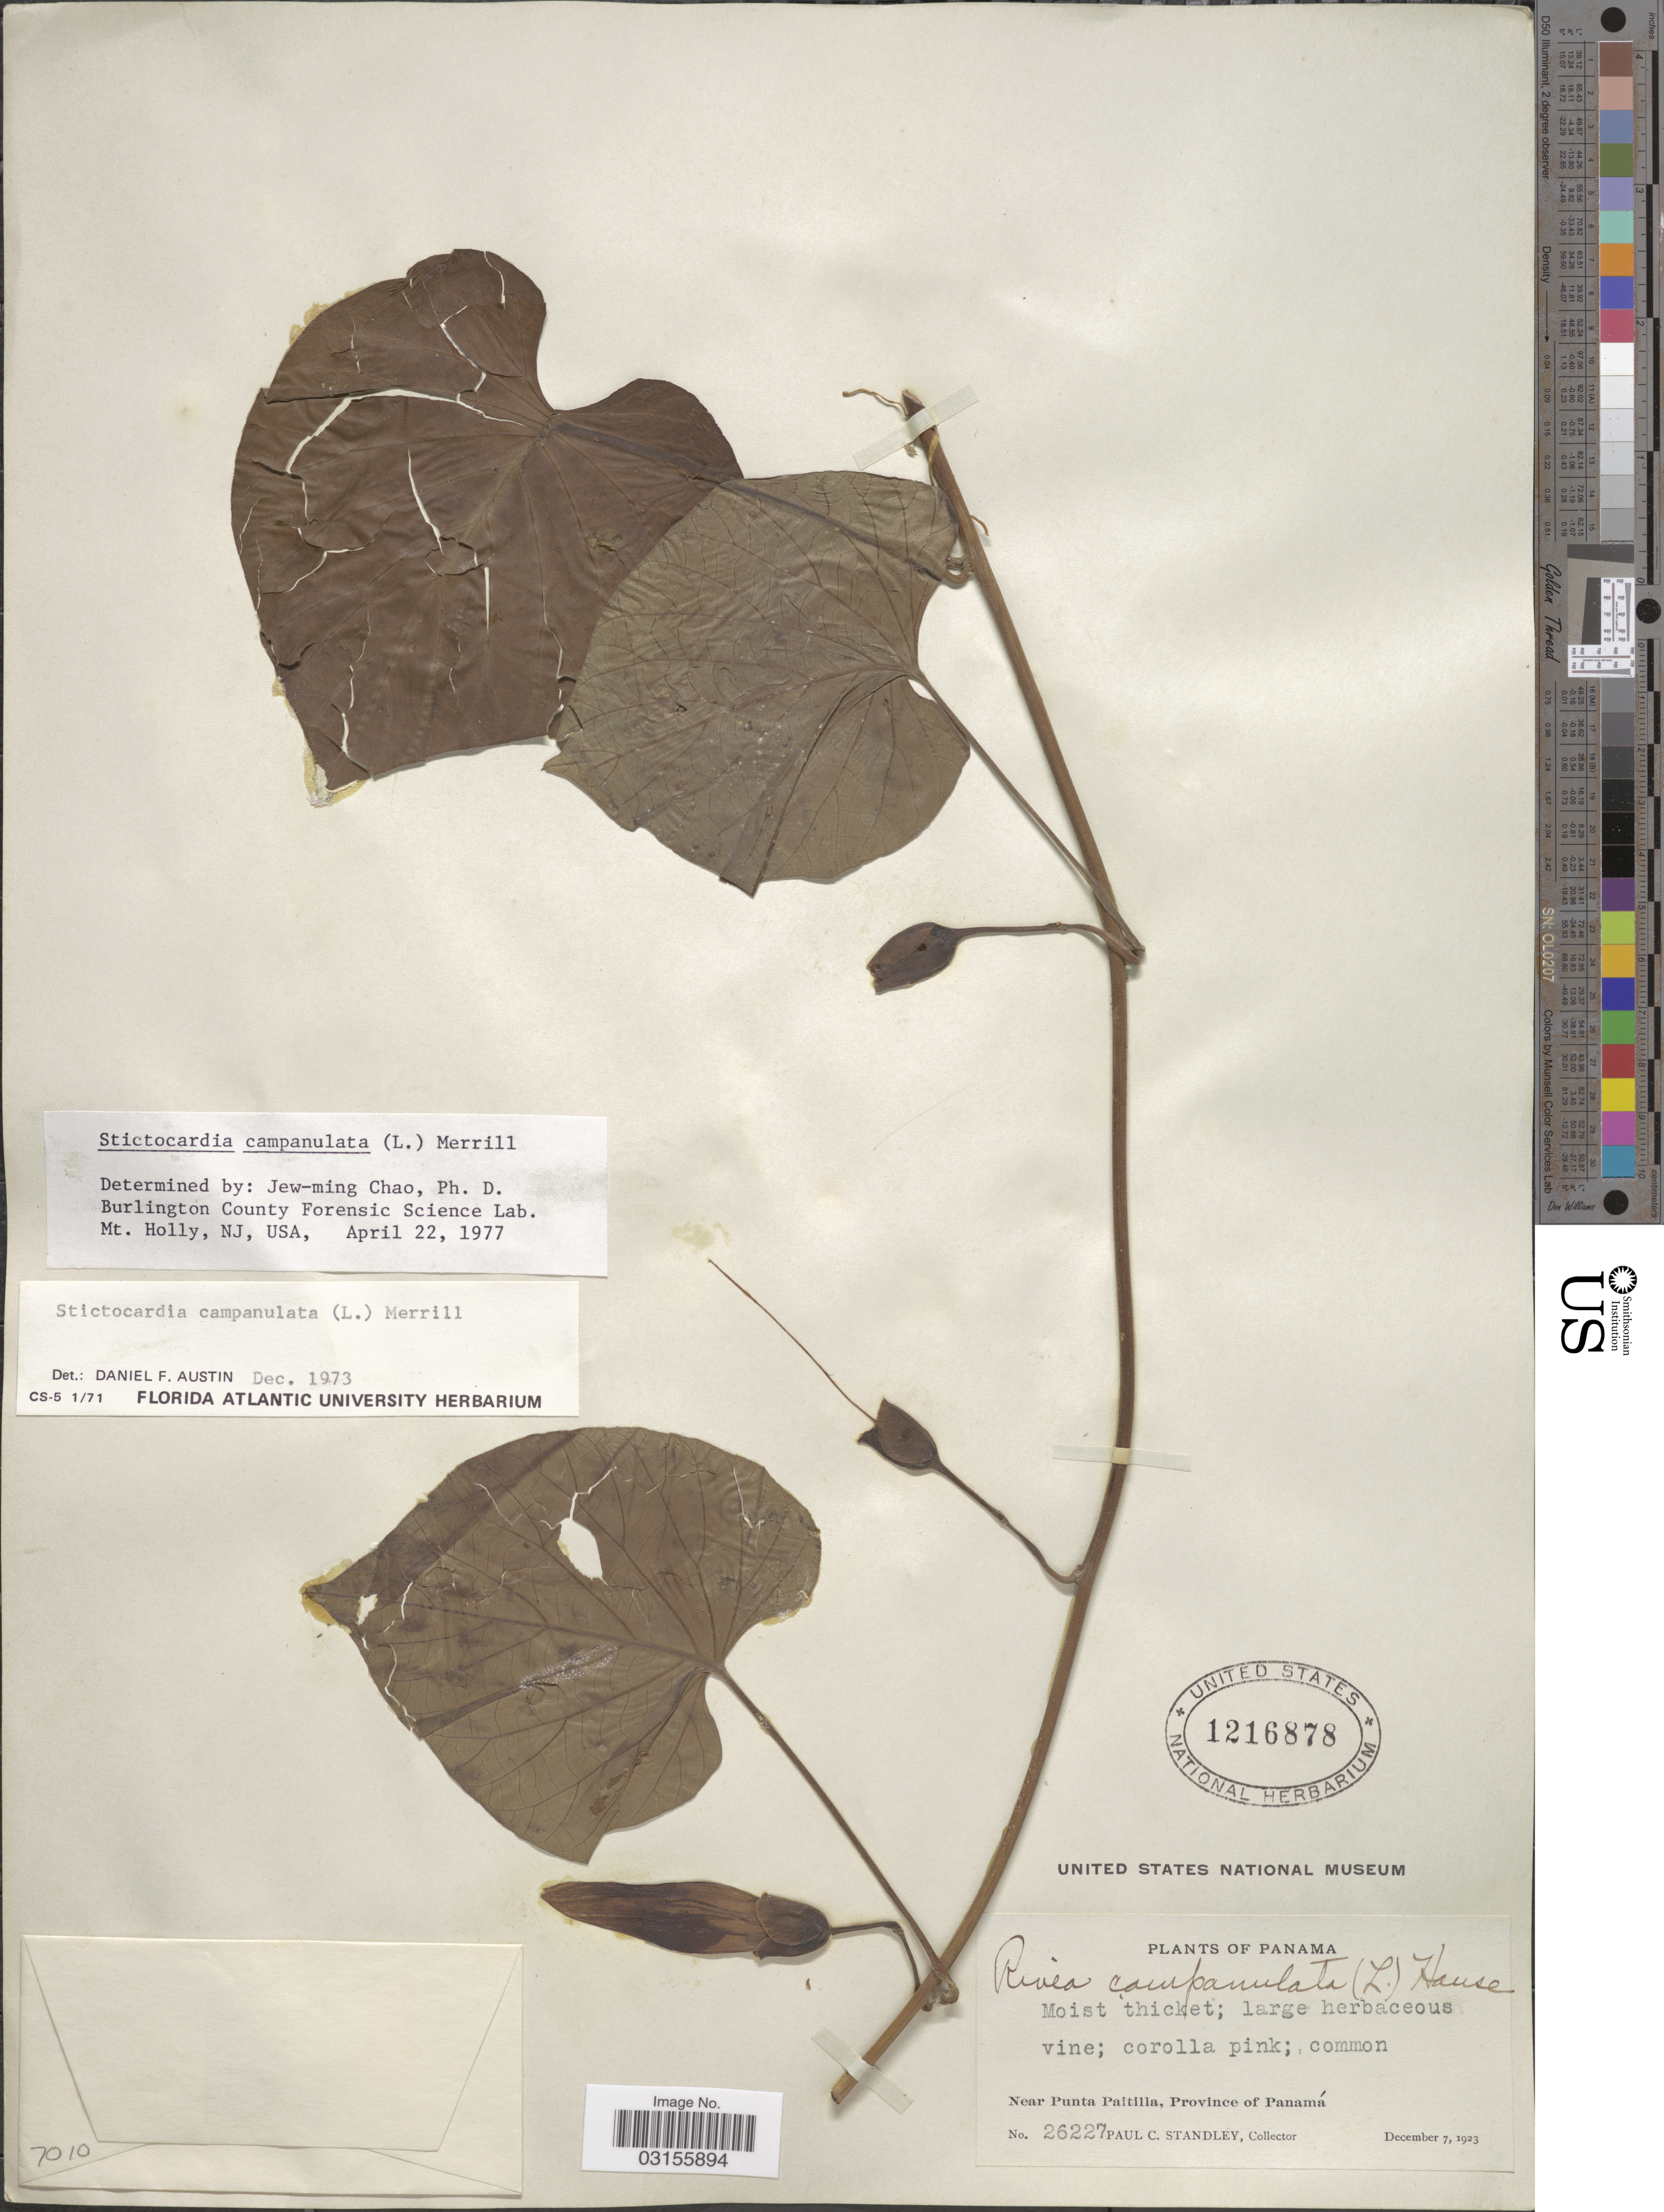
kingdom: Plantae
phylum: Tracheophyta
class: Magnoliopsida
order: Solanales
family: Convolvulaceae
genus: Stictocardia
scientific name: Stictocardia tiliifolia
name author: (Desr.) Hallier f.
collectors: P. C. Standley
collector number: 26227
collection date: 1923-12-07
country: Panama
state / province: Panamá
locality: Near Punta Paitilla.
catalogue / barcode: US 1216878